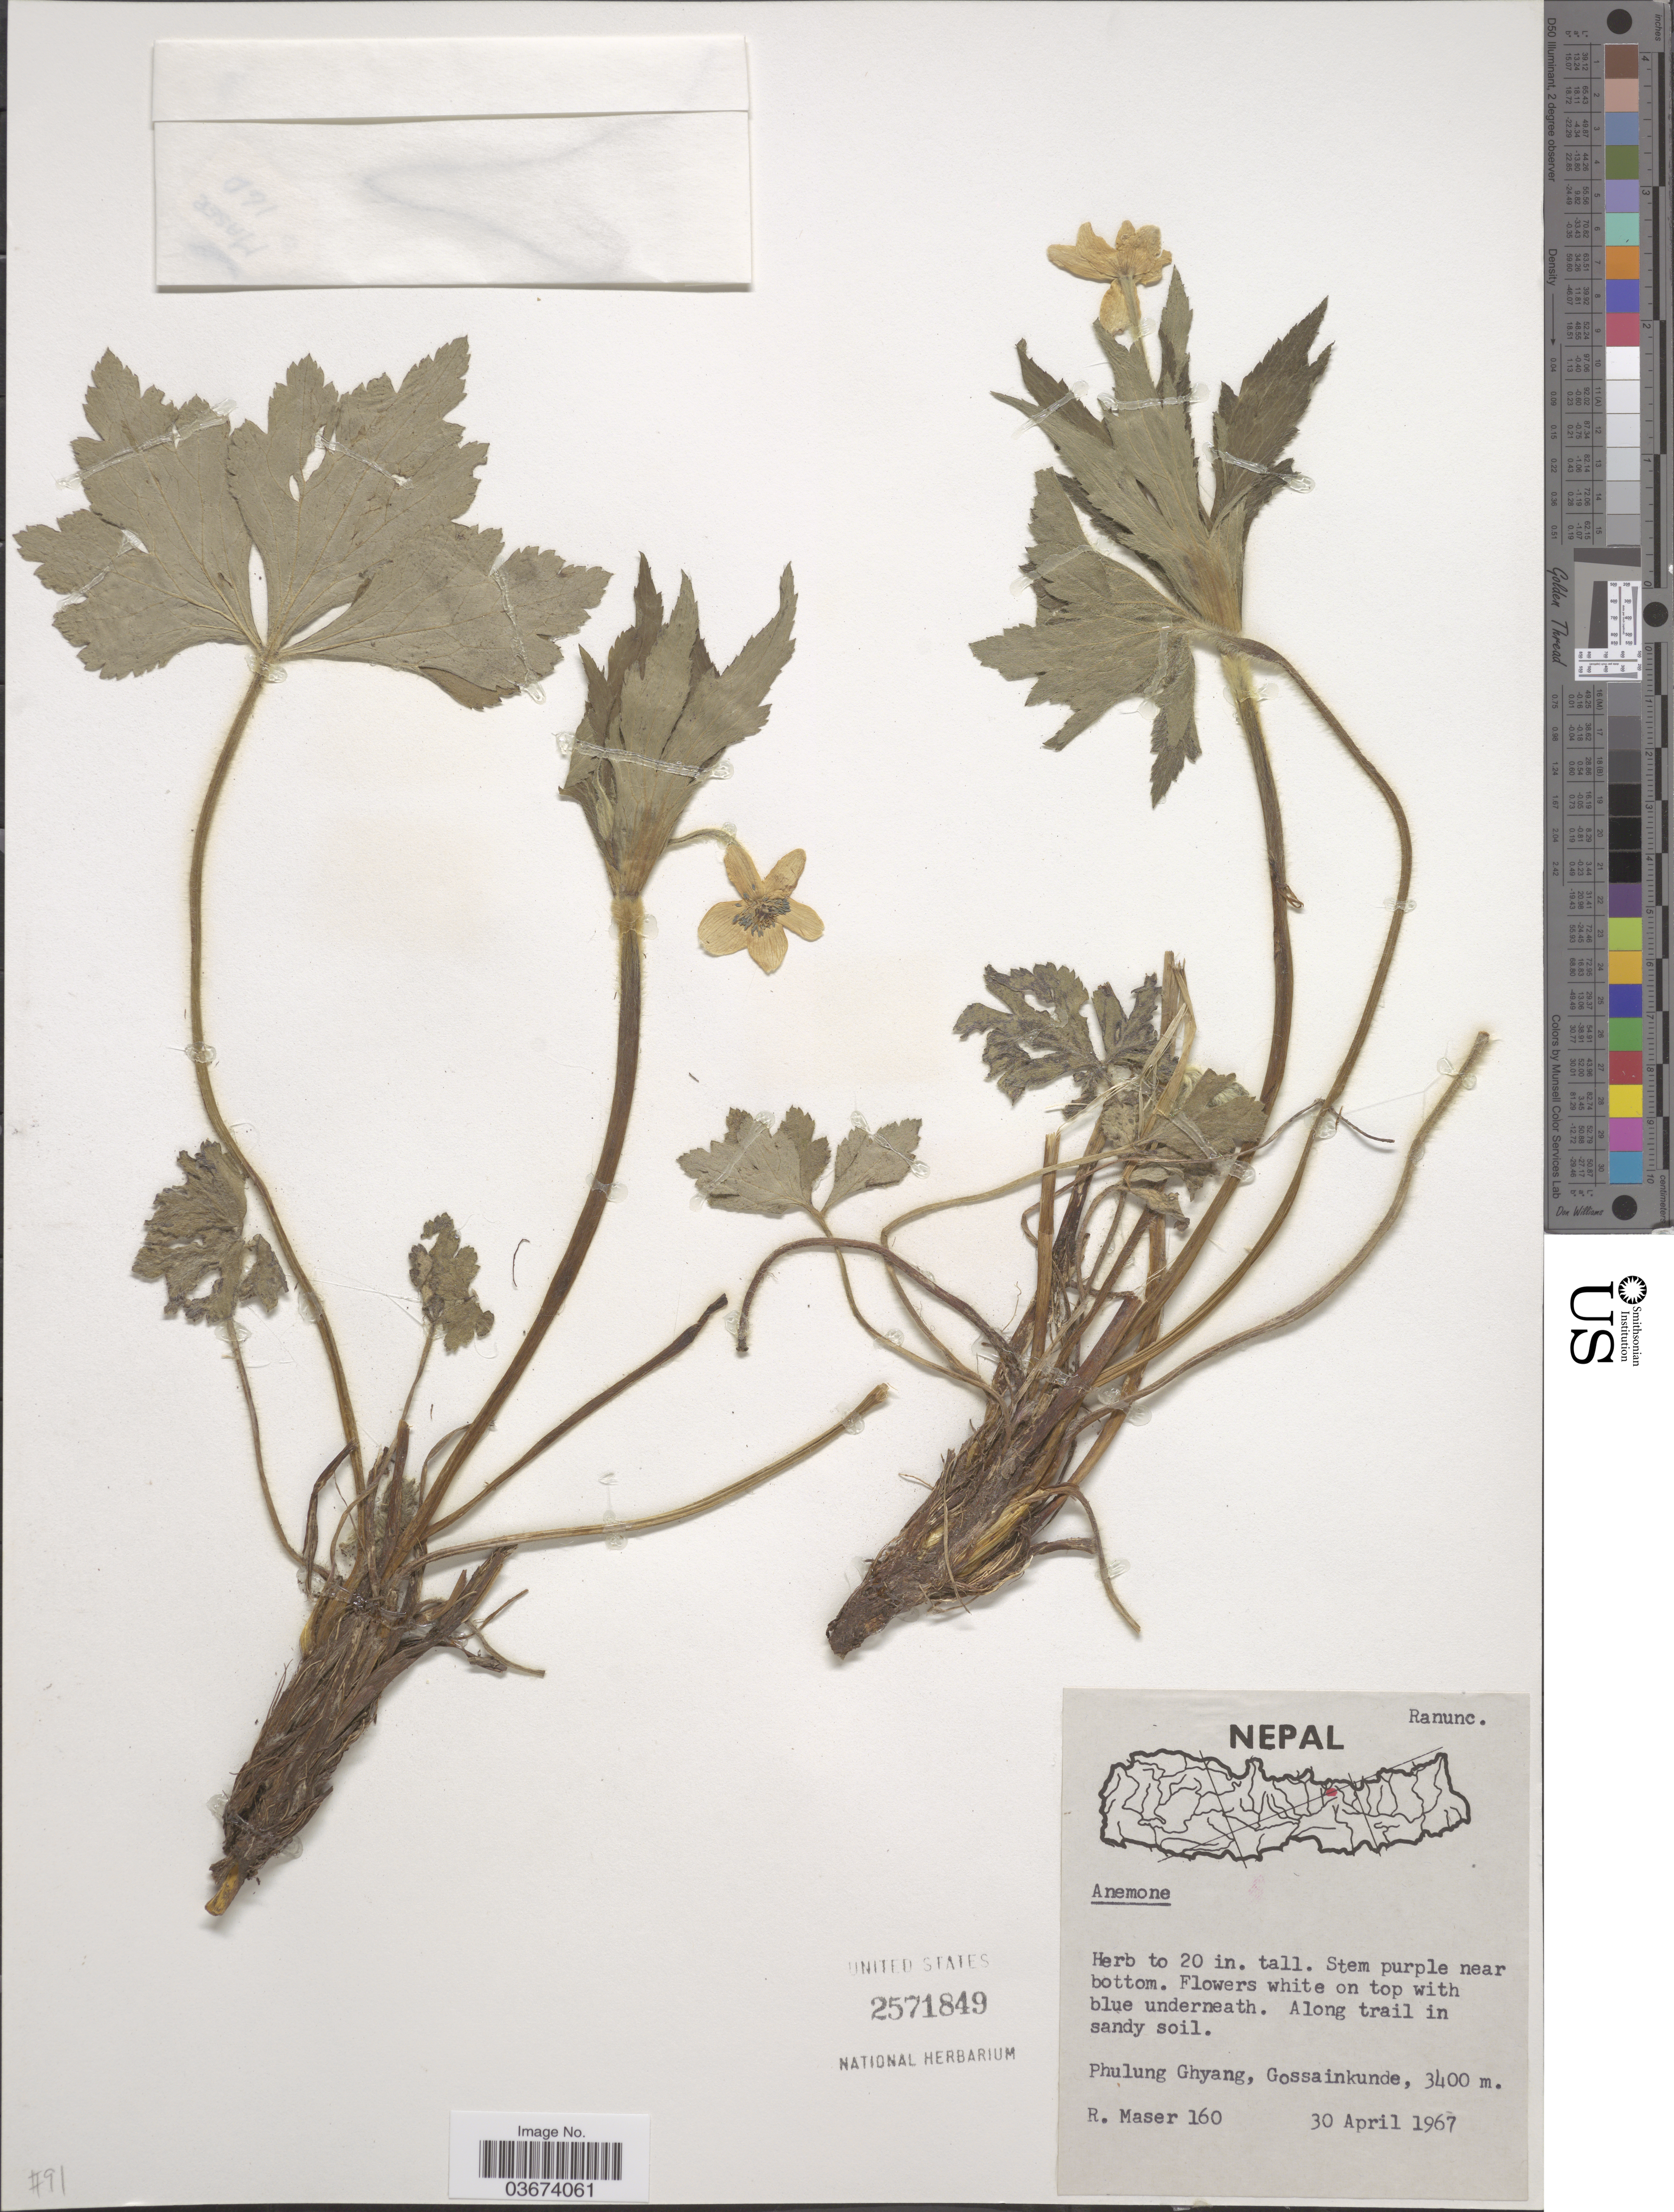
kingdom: Plantae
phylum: Tracheophyta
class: Magnoliopsida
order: Ranunculales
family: Ranunculaceae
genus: Anemone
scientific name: Anemone sp.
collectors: R. Maser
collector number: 160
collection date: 1967-04-30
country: Nepal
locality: Phulung Ghyang, Gossainkunde.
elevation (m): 3400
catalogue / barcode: US 2571849